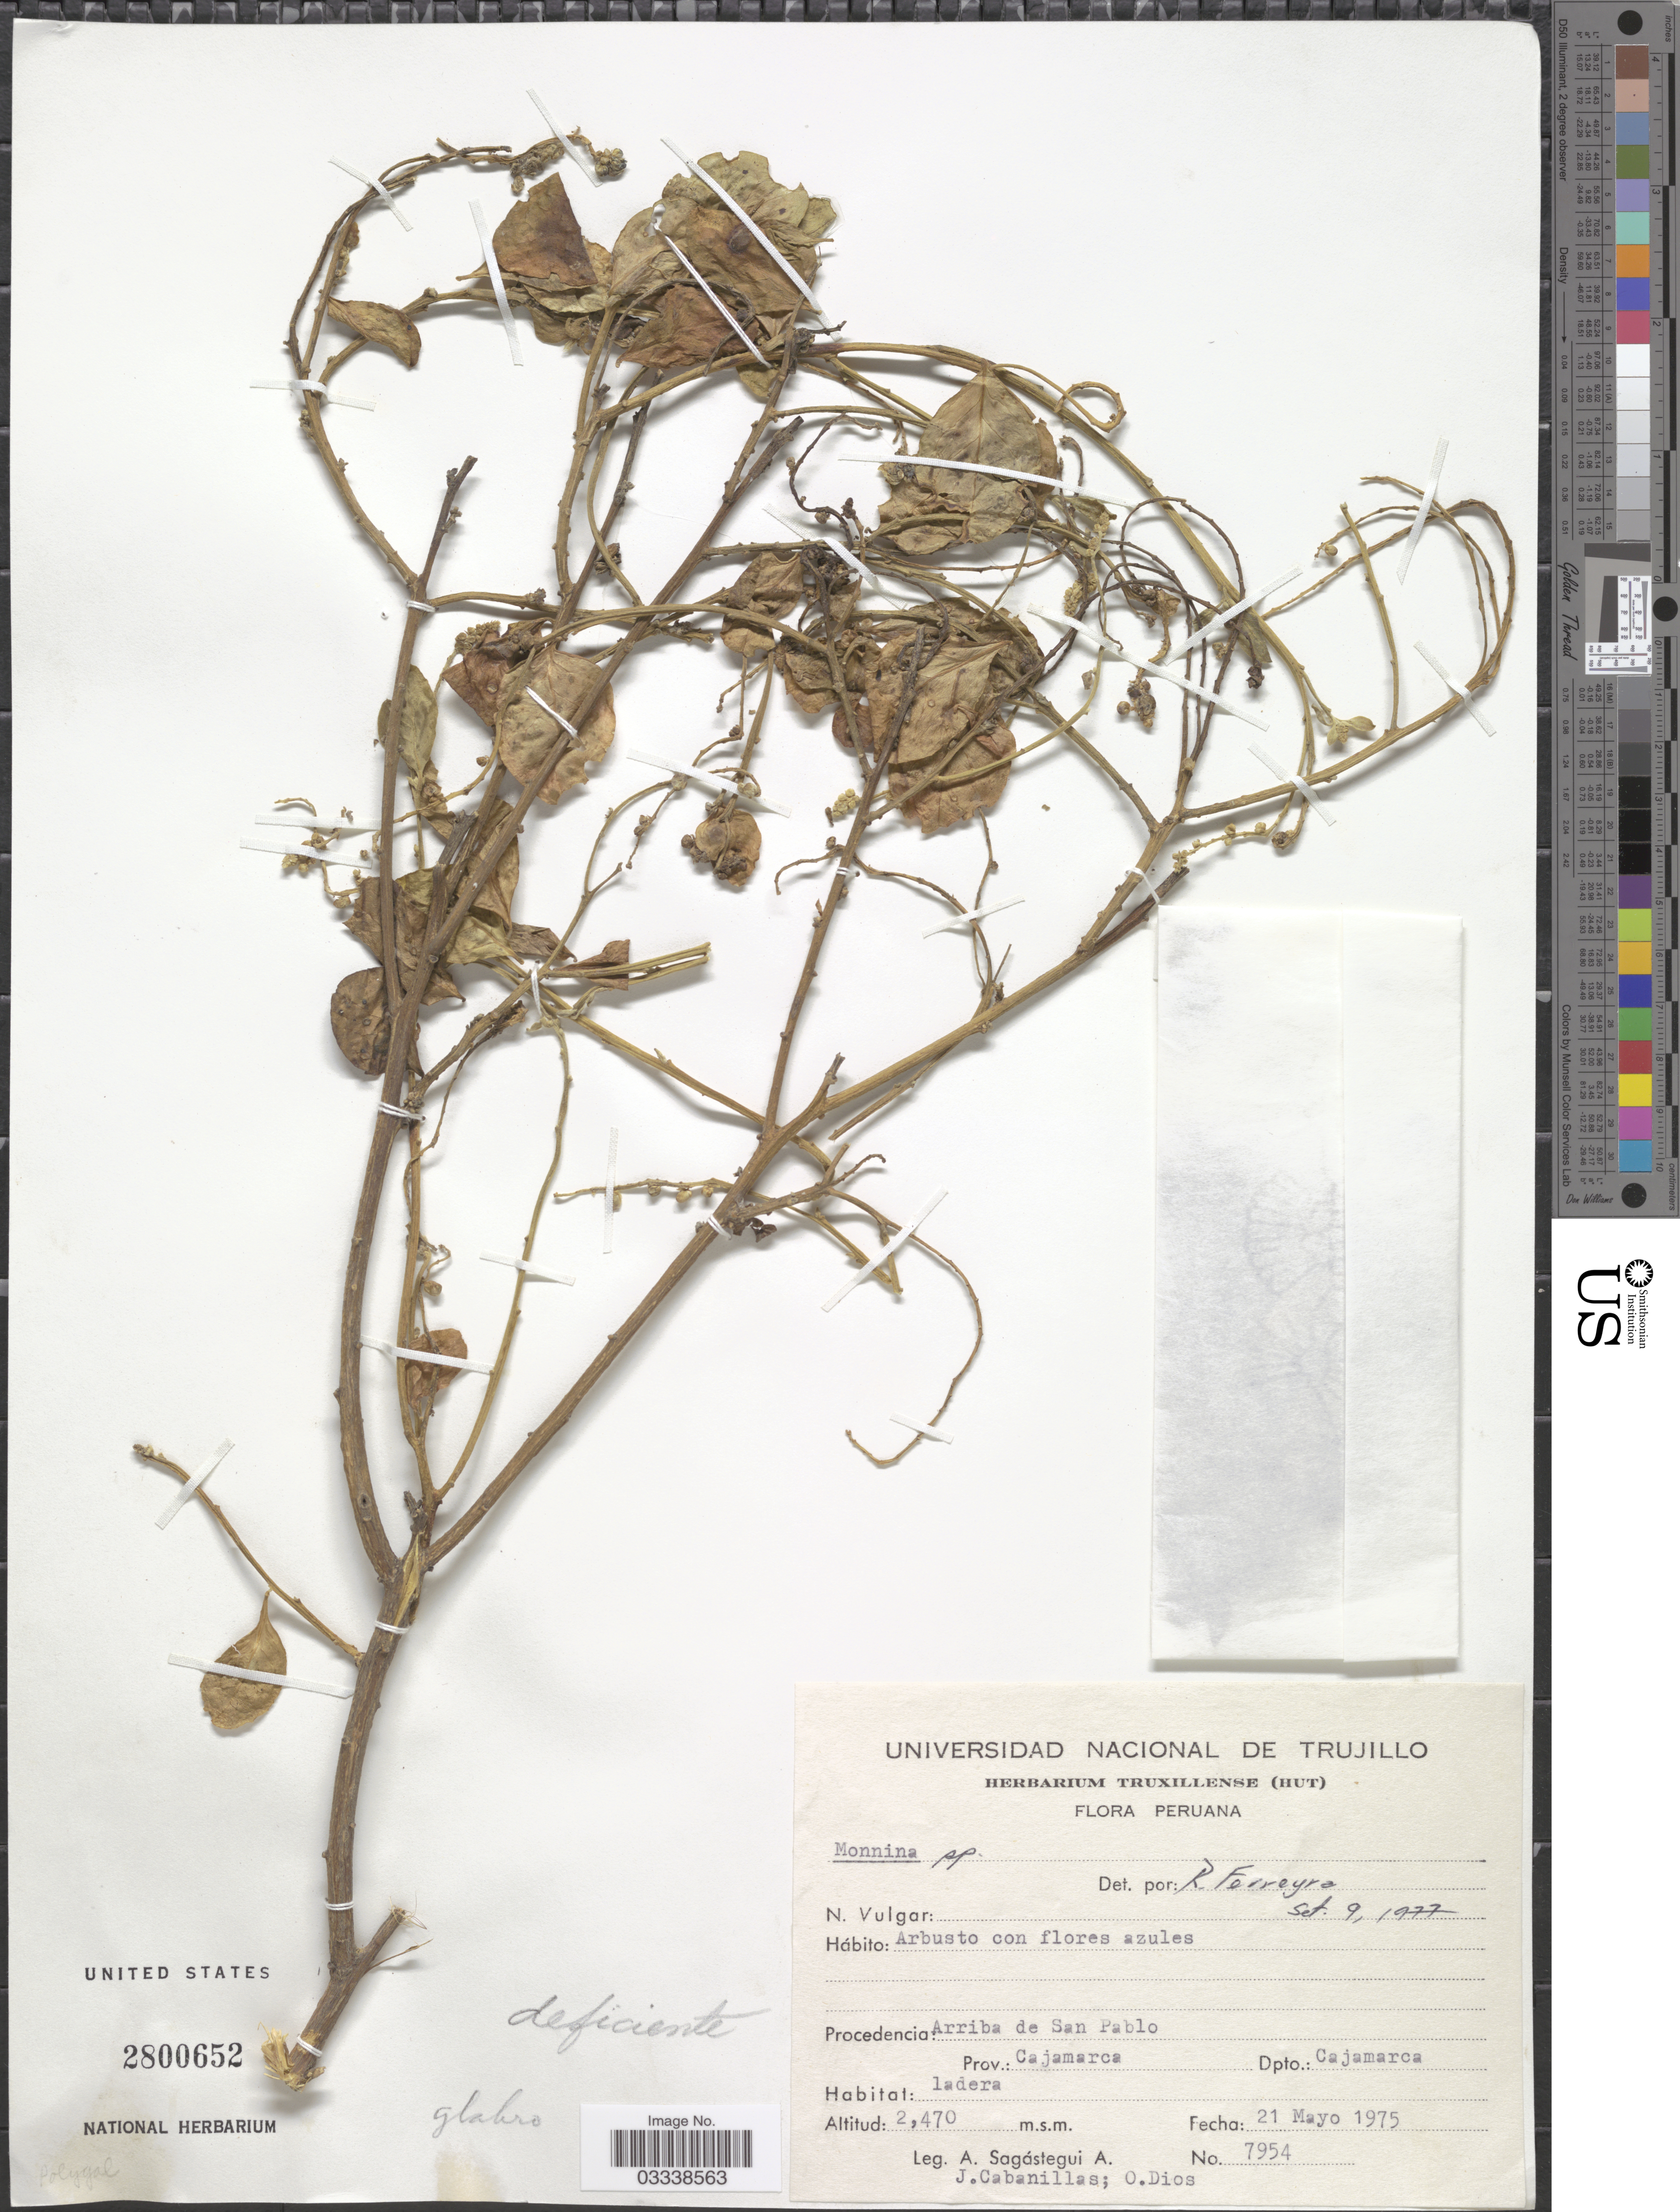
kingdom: Plantae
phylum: Tracheophyta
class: Magnoliopsida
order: Fabales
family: Polygalaceae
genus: Monnina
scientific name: Monnina sp.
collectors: A. Sagástegui A., J. Cabanillas & O. Dios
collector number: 7954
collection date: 1975-05-21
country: Peru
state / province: Cajamarca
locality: Procedencia: Arriba de San Pablo, Prov.: Cajamarca, Dpto.: Cajamarca.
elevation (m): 2470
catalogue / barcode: US 2800652